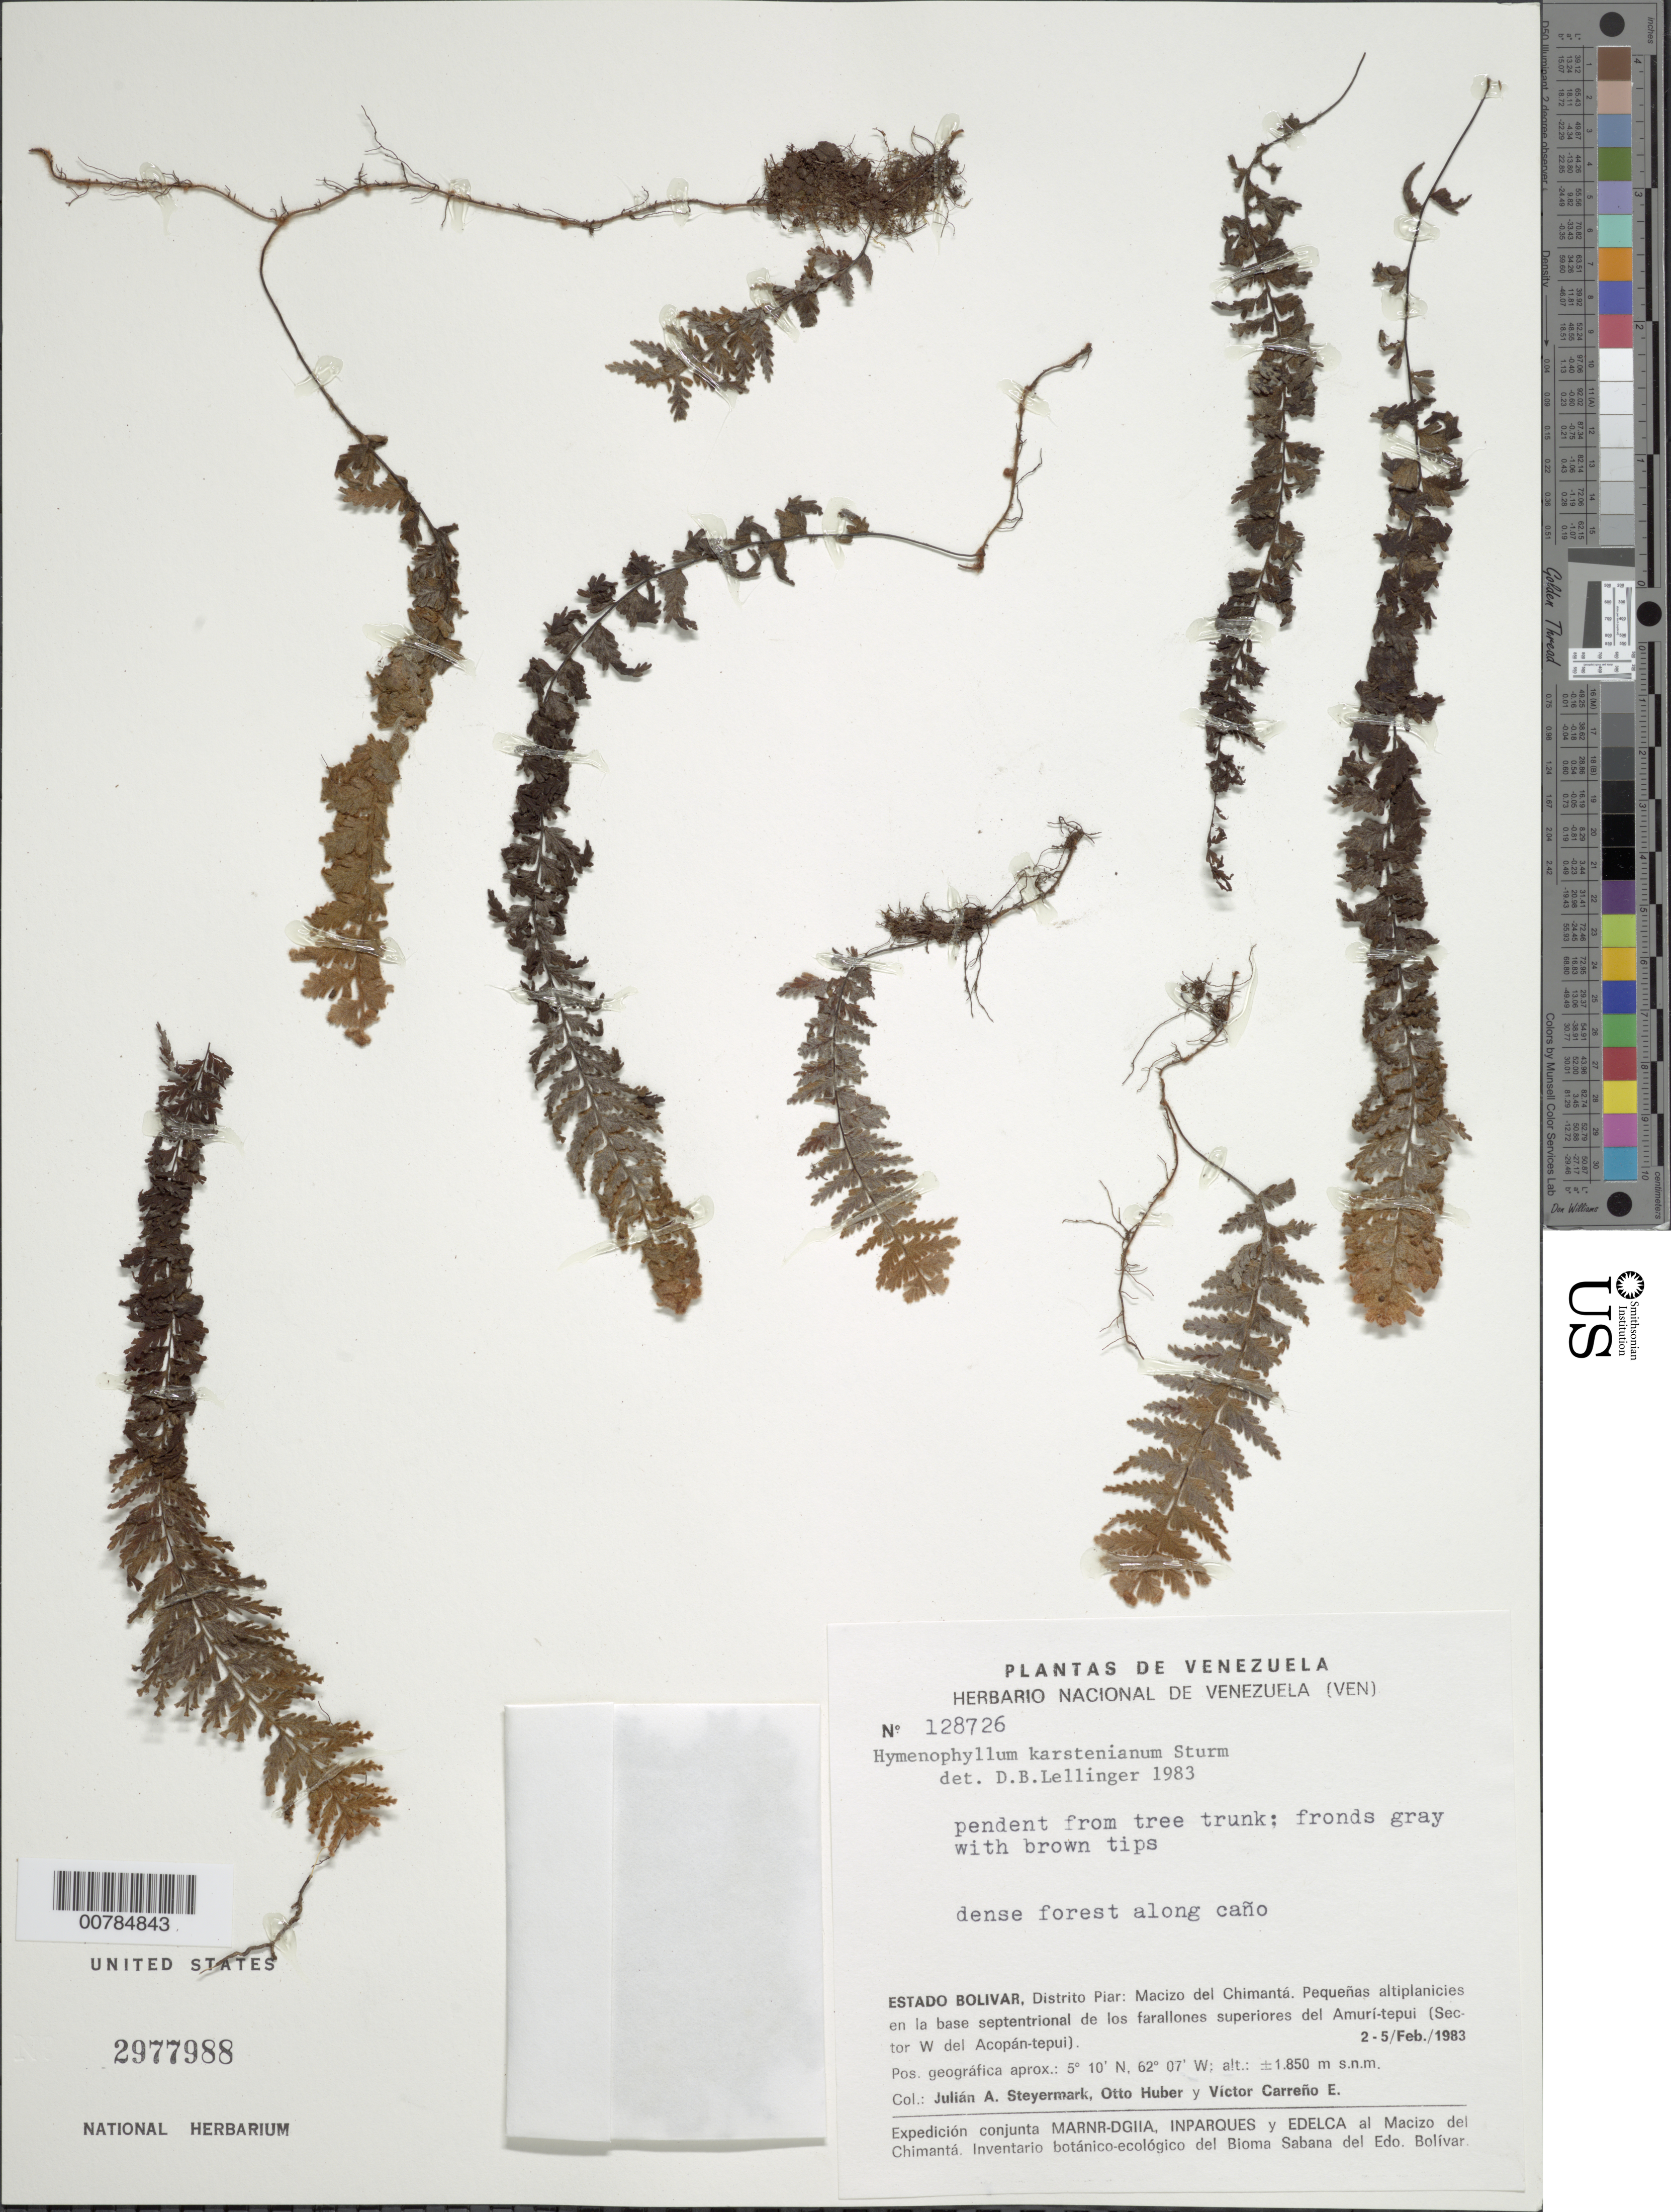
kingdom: Plantae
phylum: Tracheophyta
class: Polypodiopsida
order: Hymenophyllales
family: Hymenophyllaceae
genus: Hymenophyllum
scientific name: Hymenophyllum karstenianum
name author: J.W. Sturm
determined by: Lellinger, David B., (BOT), Smithsonian Institution - National Museum of Natural History (UNITED STATES)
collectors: J. Steyermark, O. Huber & V. Carreño E.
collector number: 128726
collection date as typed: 2-Feb-83 to 5-Feb-83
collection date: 1983-02-02/1983-02-05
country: Venezuela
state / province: Bolívar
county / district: Piar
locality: Macizo del Chimantá, Amuí-tepuí (Sector W del Acopán-tepuí)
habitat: Dense mossy forest along streamlet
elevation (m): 1850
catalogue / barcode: US 2977988